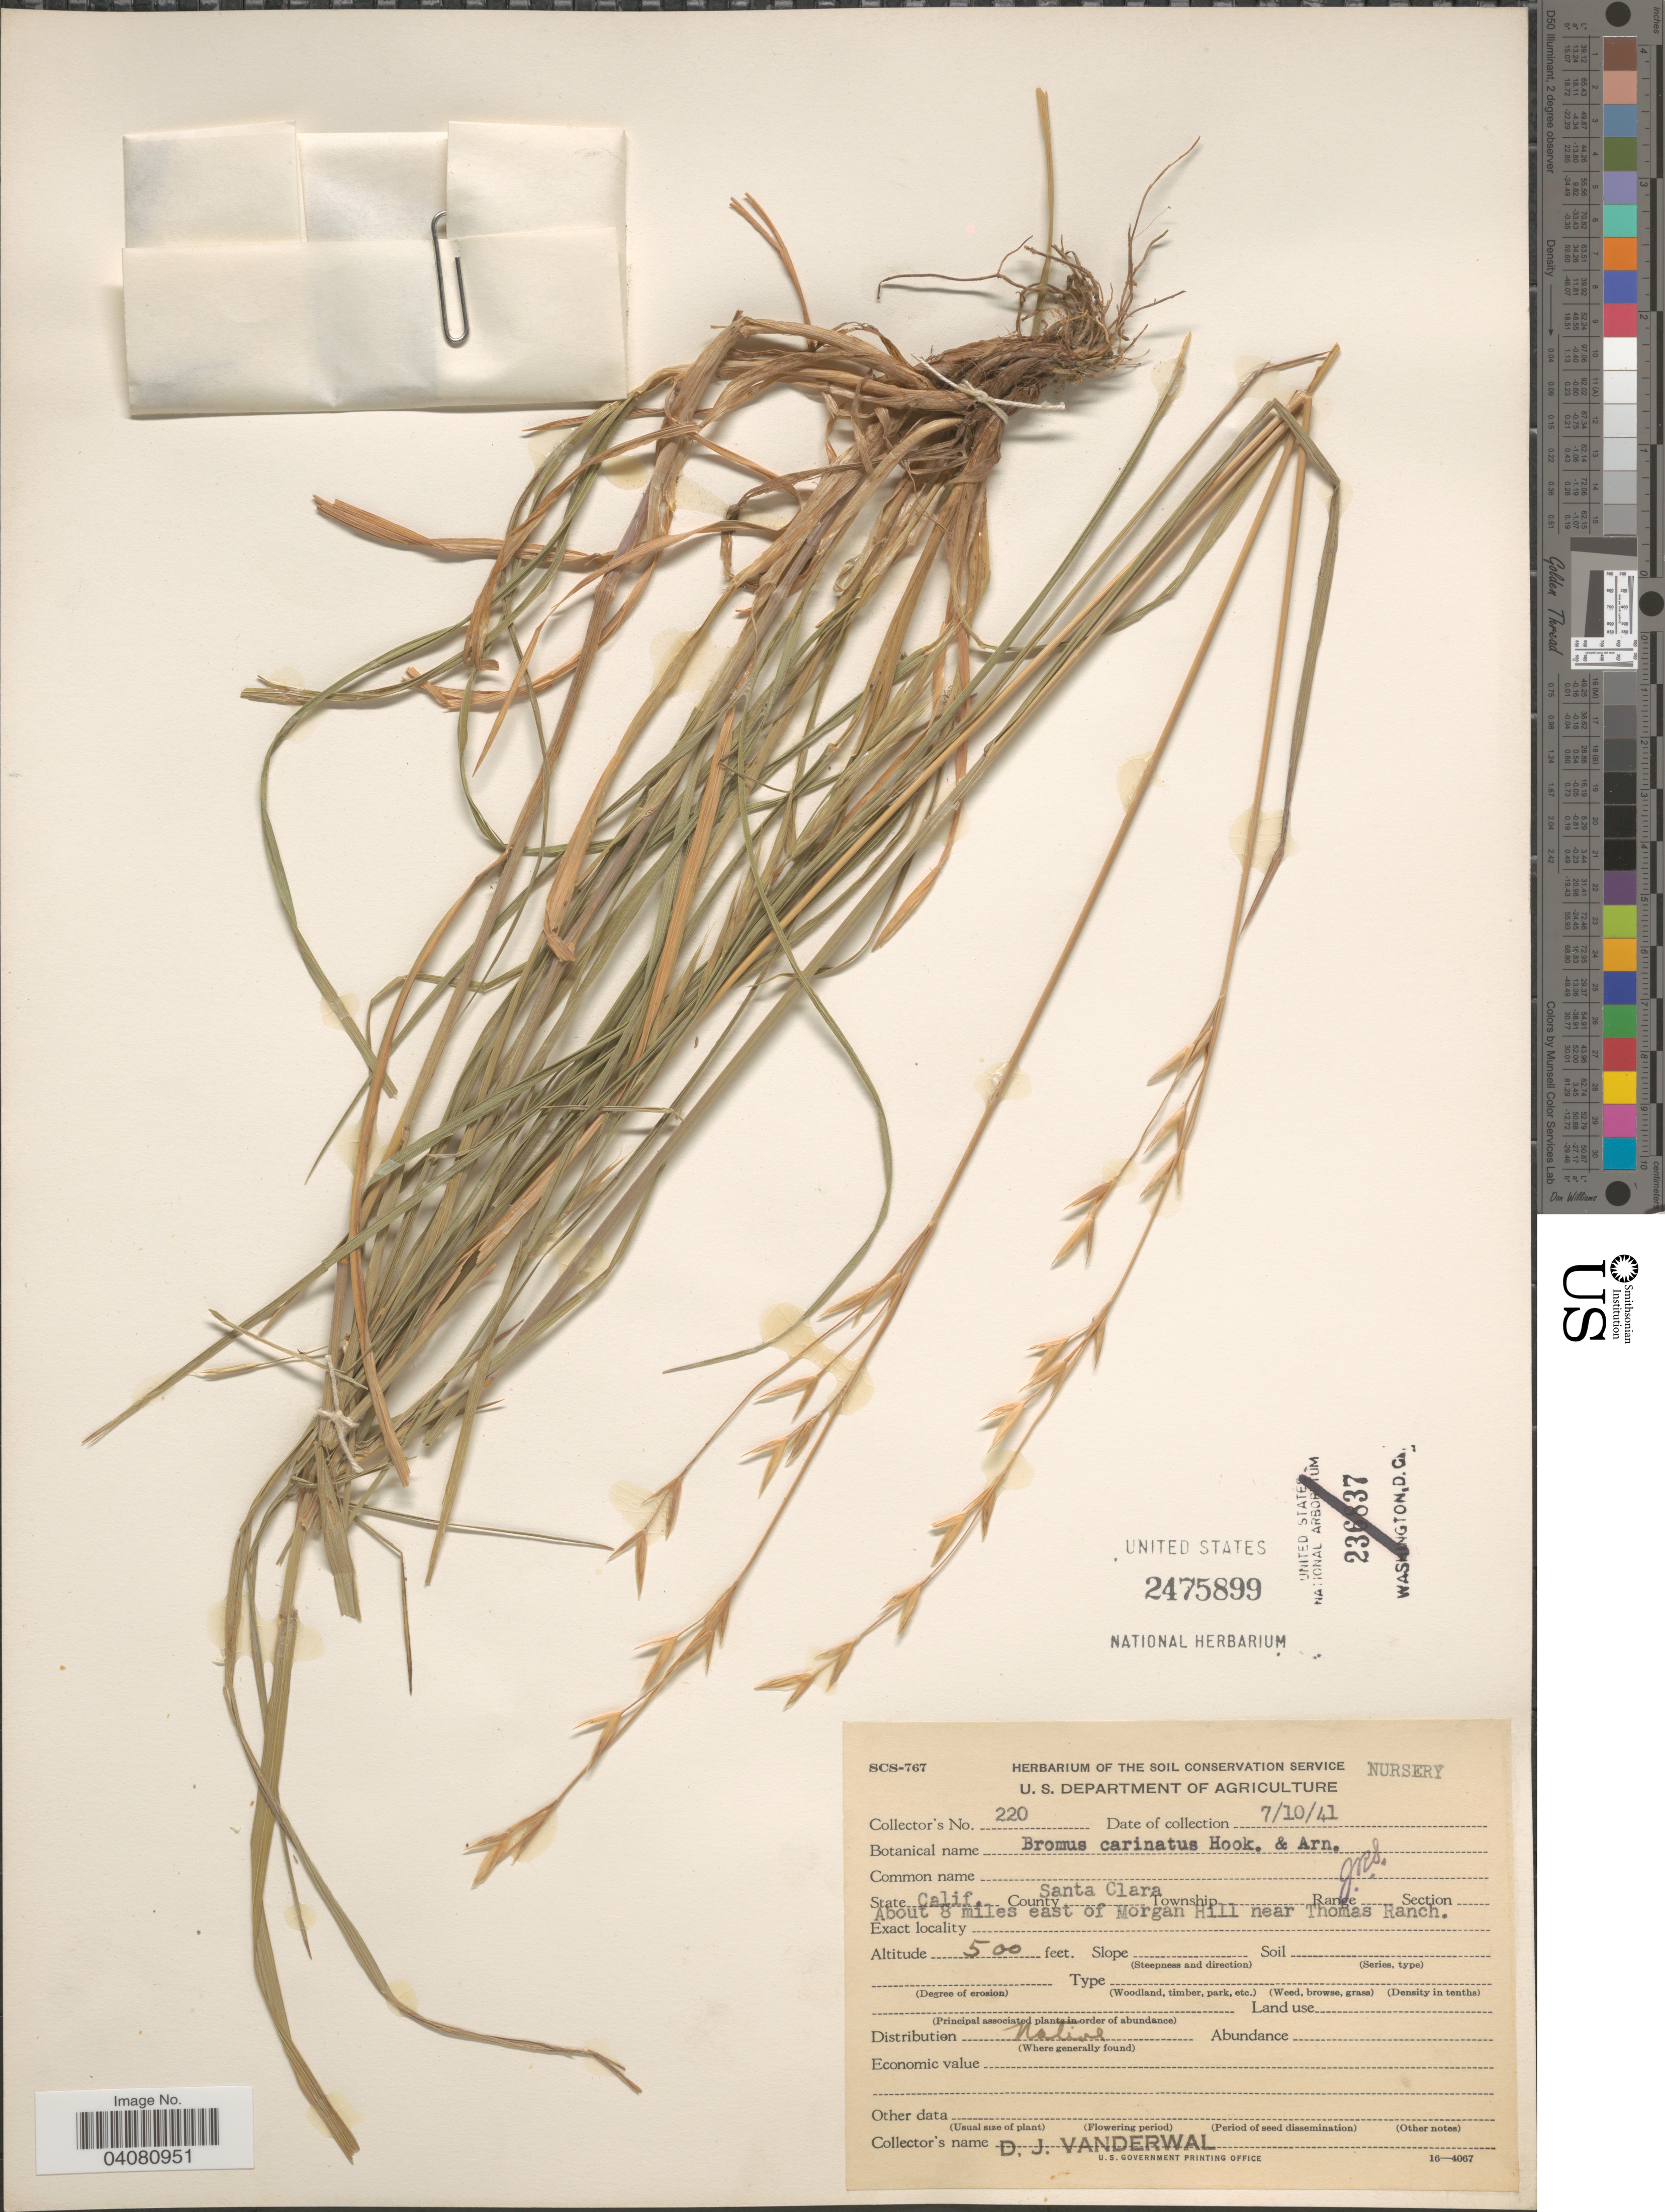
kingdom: Plantae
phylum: Tracheophyta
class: Liliopsida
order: Poales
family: Poaceae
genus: Bromus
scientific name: Bromus carinatus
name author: Hook. & Arn.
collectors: D. Vanderwal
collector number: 220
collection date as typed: Transcribed d/m/y: 10/7/41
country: United States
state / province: California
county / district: Santa Clara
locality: County Santa Clara. About 8 miles east of Morgan Hill near Thomas Ranch.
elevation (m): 152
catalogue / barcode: US 2475899